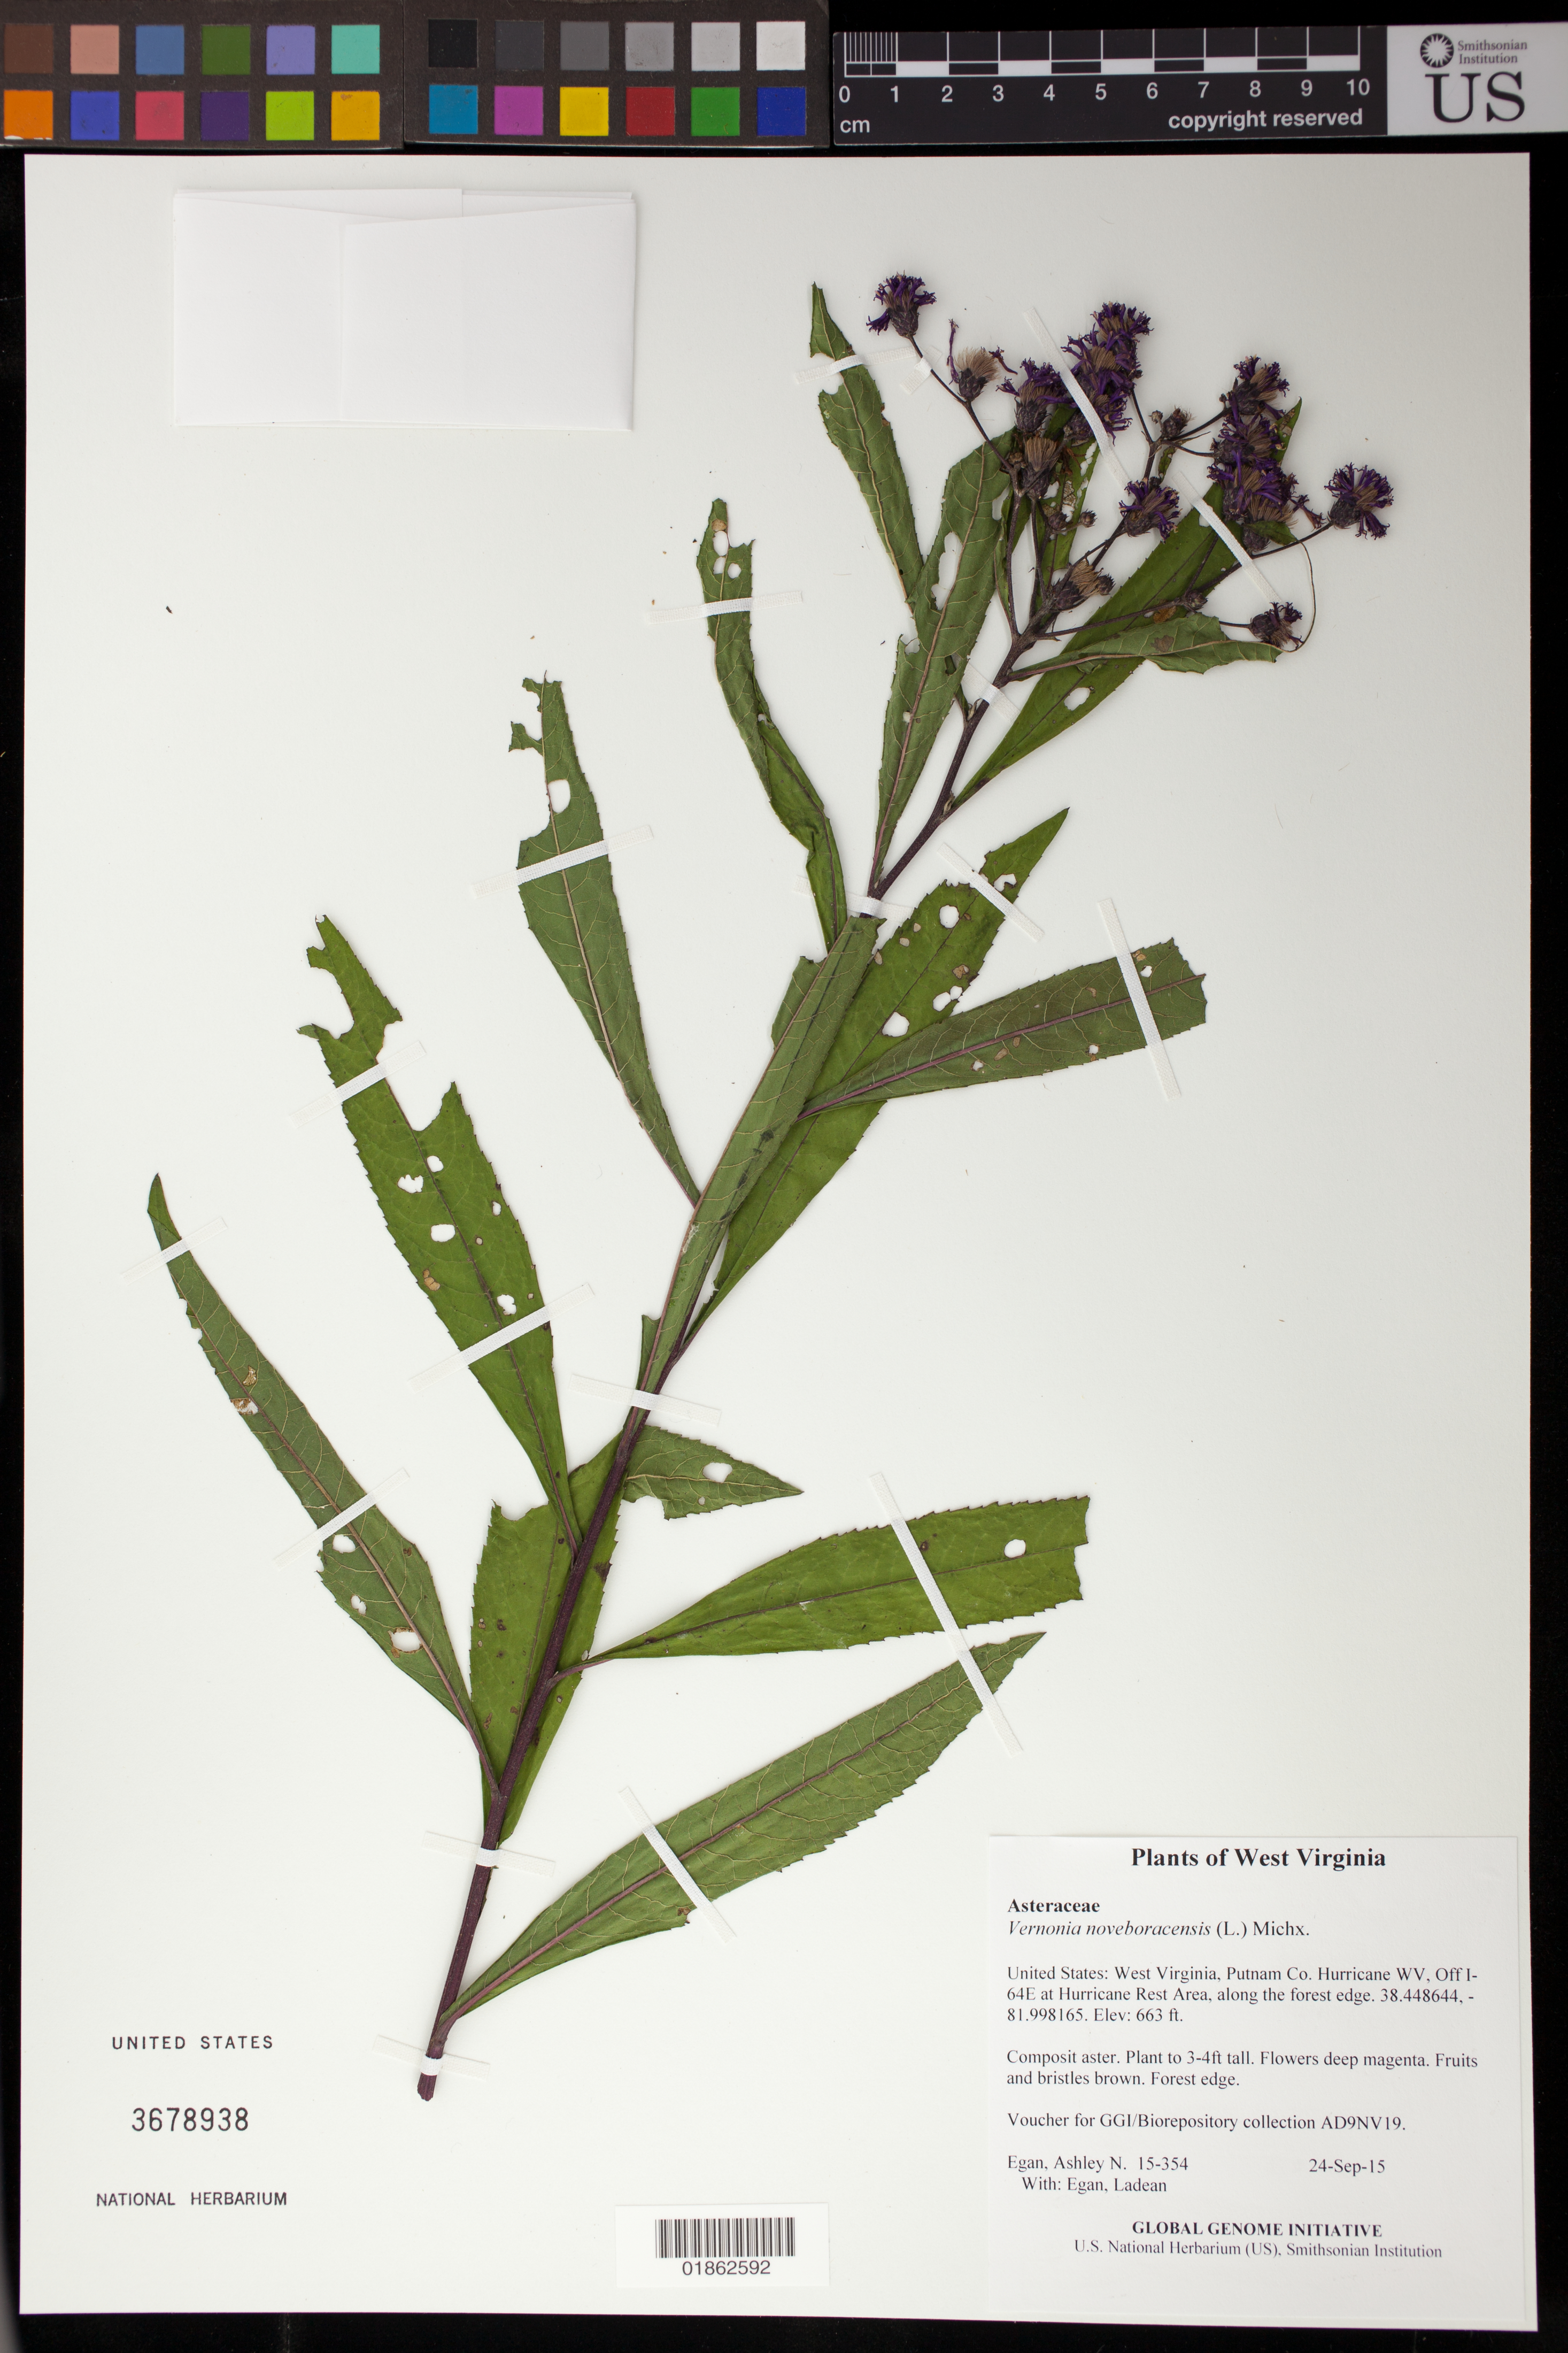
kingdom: Plantae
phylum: Tracheophyta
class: Magnoliopsida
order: Asterales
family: Asteraceae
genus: Vernonia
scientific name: Vernonia noveboracensis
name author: (L.) Michx.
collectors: A. N. Egan & L. Egan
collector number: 15-354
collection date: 2015-09-24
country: United States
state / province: West Virginia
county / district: Putnam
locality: Hurricane WV, Off I-64E at Hurricane Rest Area, along the forest edge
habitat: Forest edge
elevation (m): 202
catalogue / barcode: US 3678938